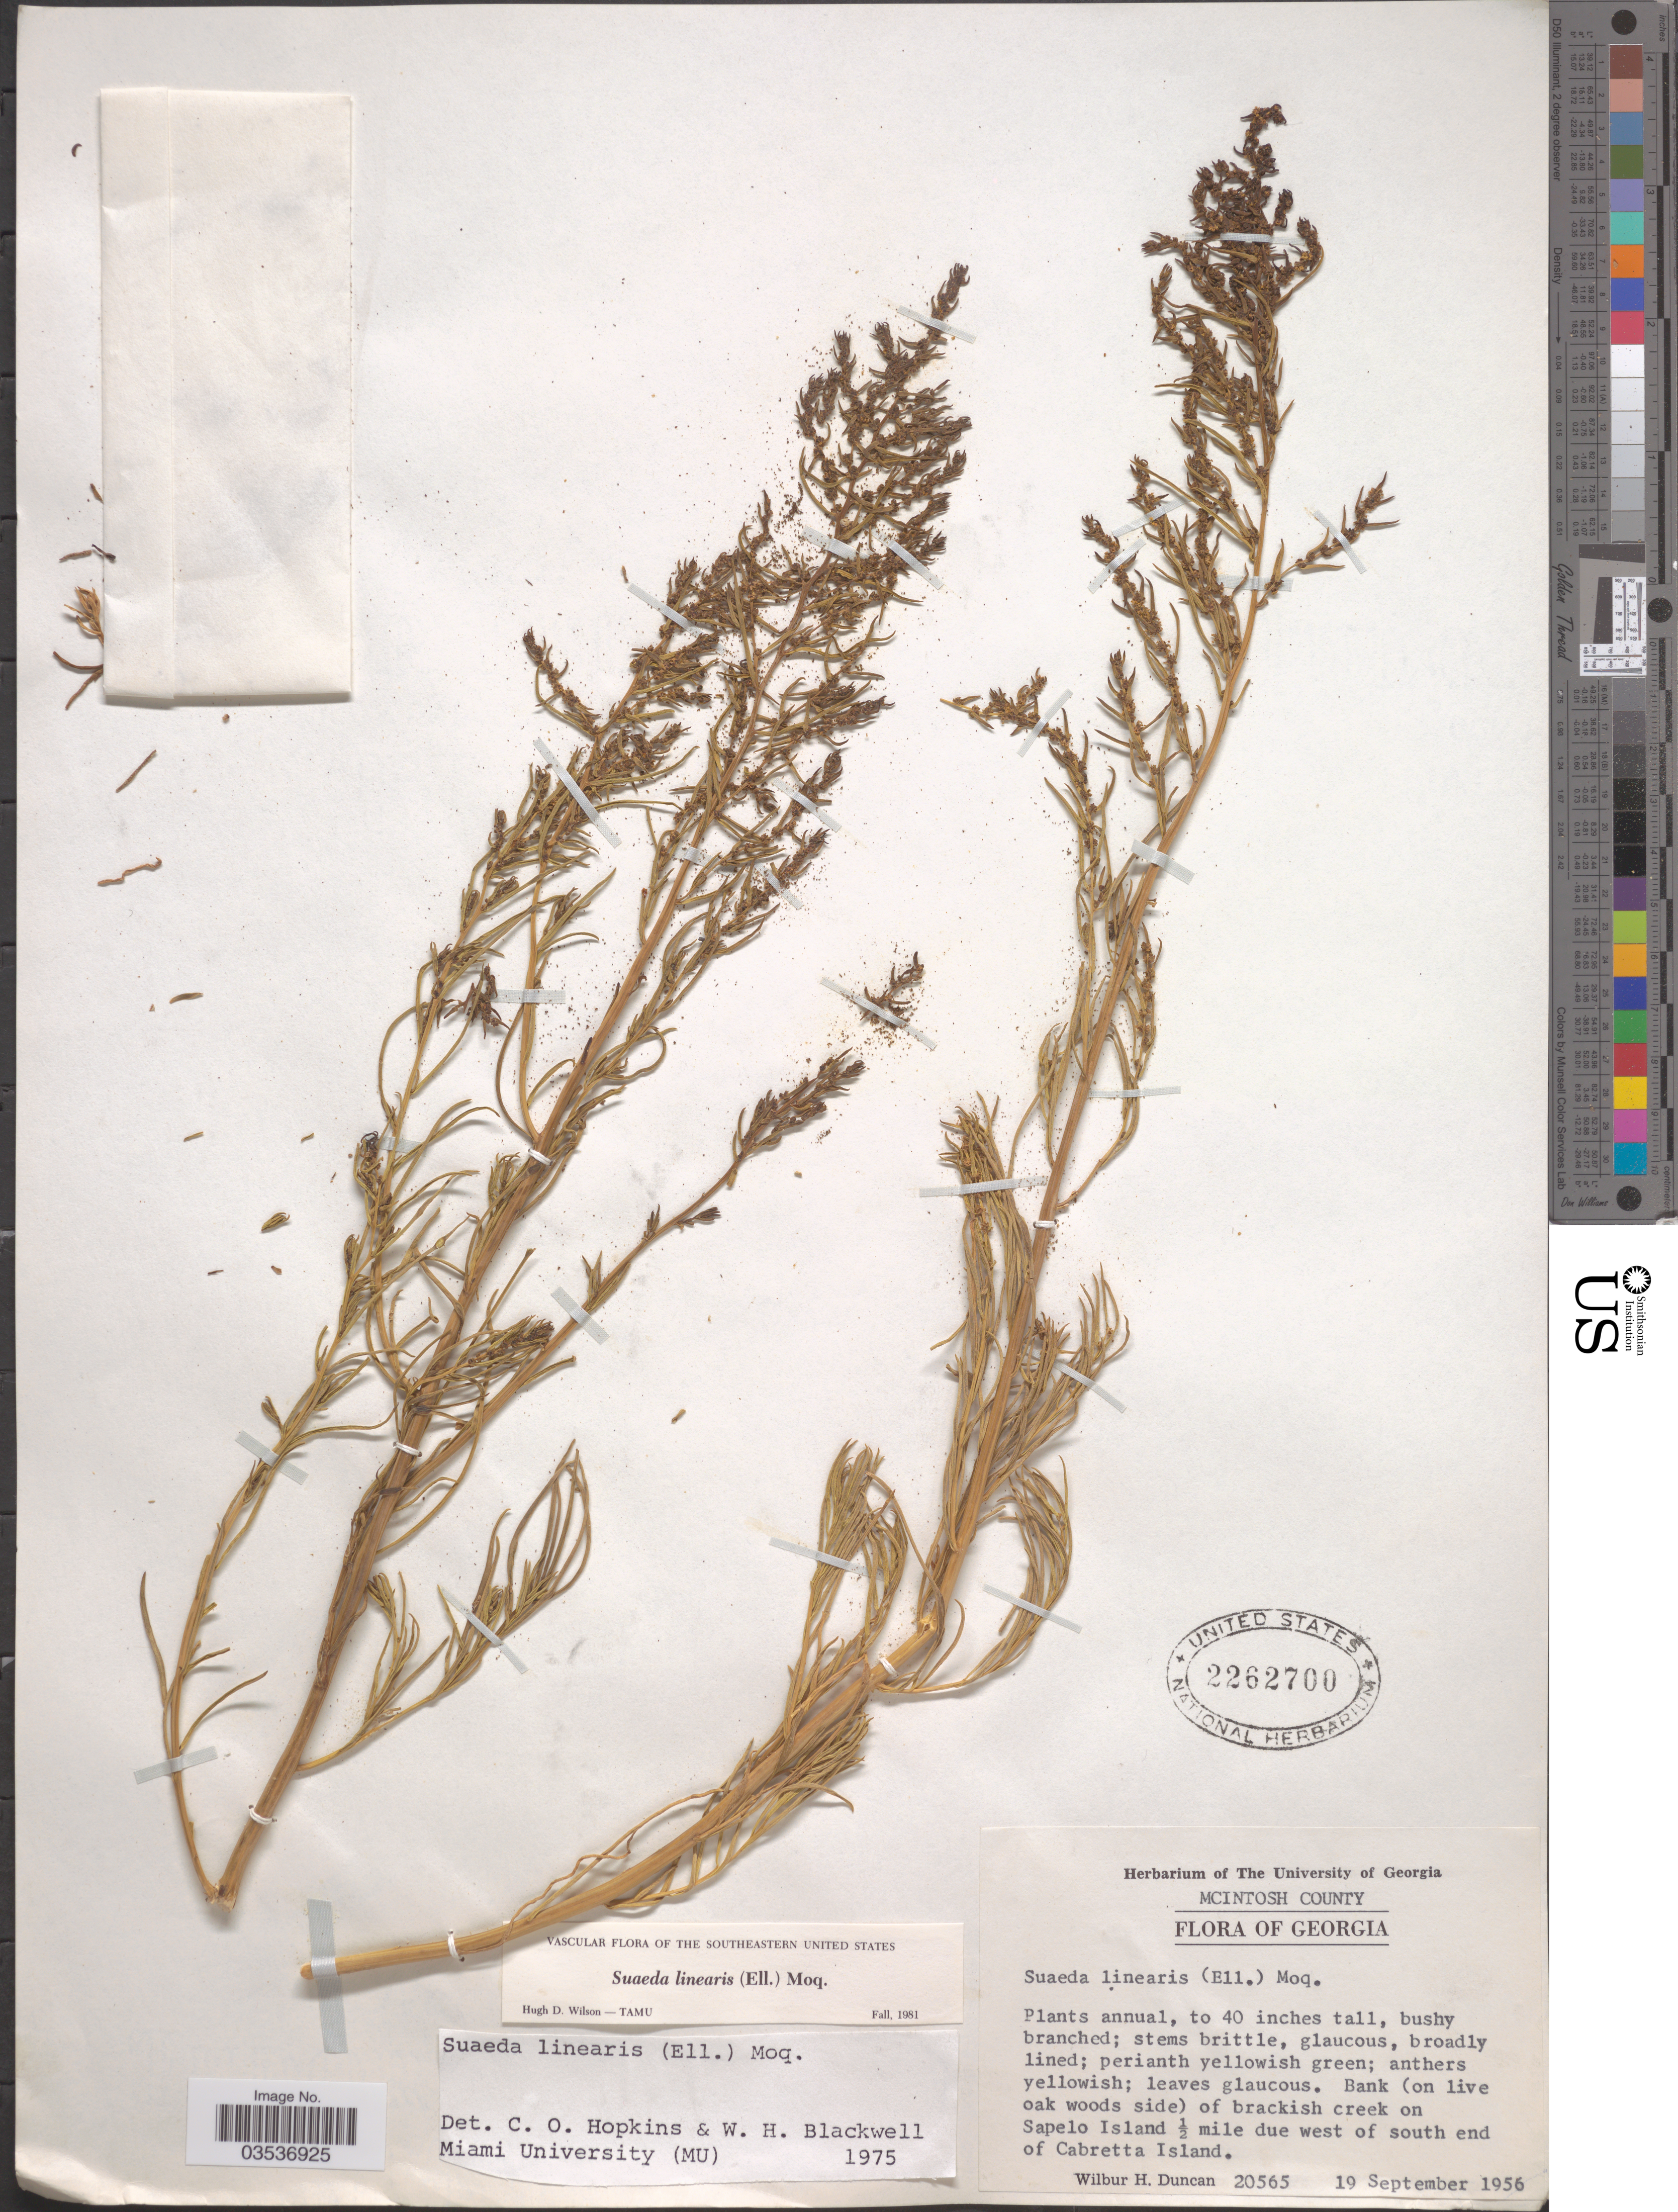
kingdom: Plantae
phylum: Tracheophyta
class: Magnoliopsida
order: Caryophyllales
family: Amaranthaceae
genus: Dondia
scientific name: Dondia linearis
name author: (Elliott) A. Heller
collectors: W. H. Duncan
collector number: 20565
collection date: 1956-09-19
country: United States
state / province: Georgia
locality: McIntosh County. On Sapelo Island ½ mile due west of south end of Cabretta Island.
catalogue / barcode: US 2262700